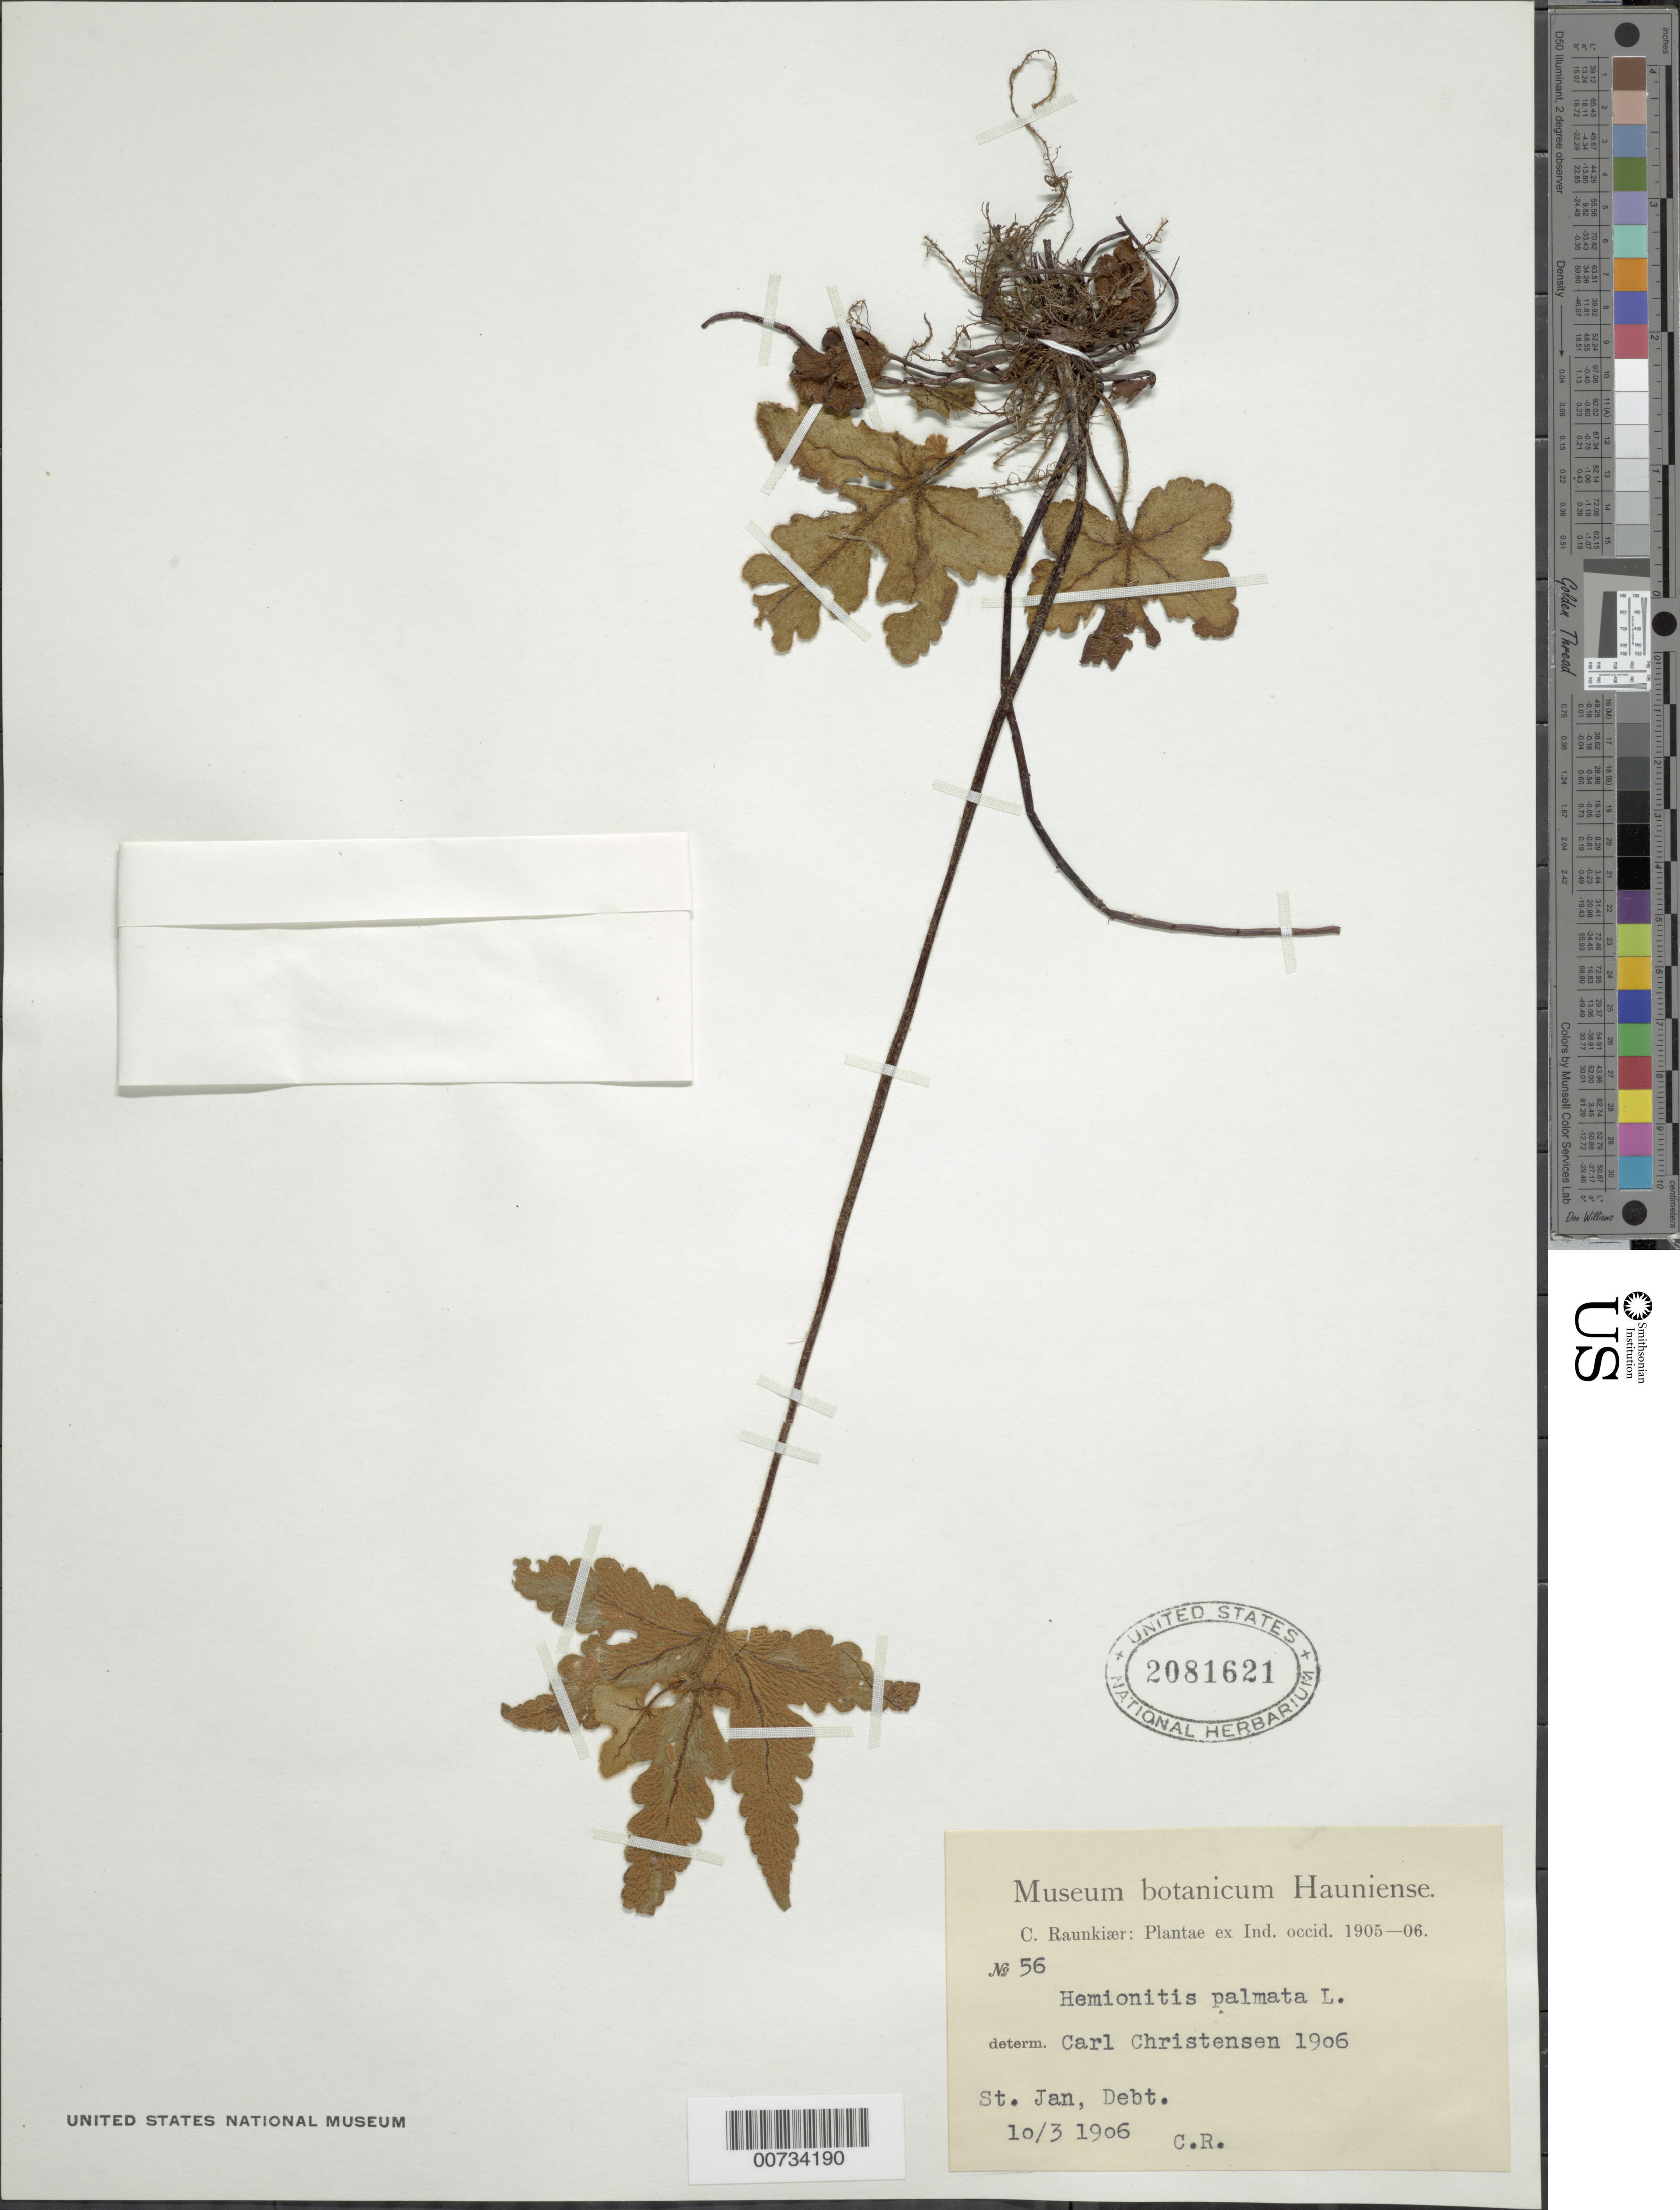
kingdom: Plantae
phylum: Tracheophyta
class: Polypodiopsida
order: Polypodiales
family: Pteridaceae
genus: Hemionitis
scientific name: Hemionitis palmata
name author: L.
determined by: Christensen, C. F. A.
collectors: C. Raunkiær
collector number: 56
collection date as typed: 10 Mar 1906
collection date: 1906-03-10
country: U.S. Virgin Islands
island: St. John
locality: St. John, Debt.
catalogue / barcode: US 2081621